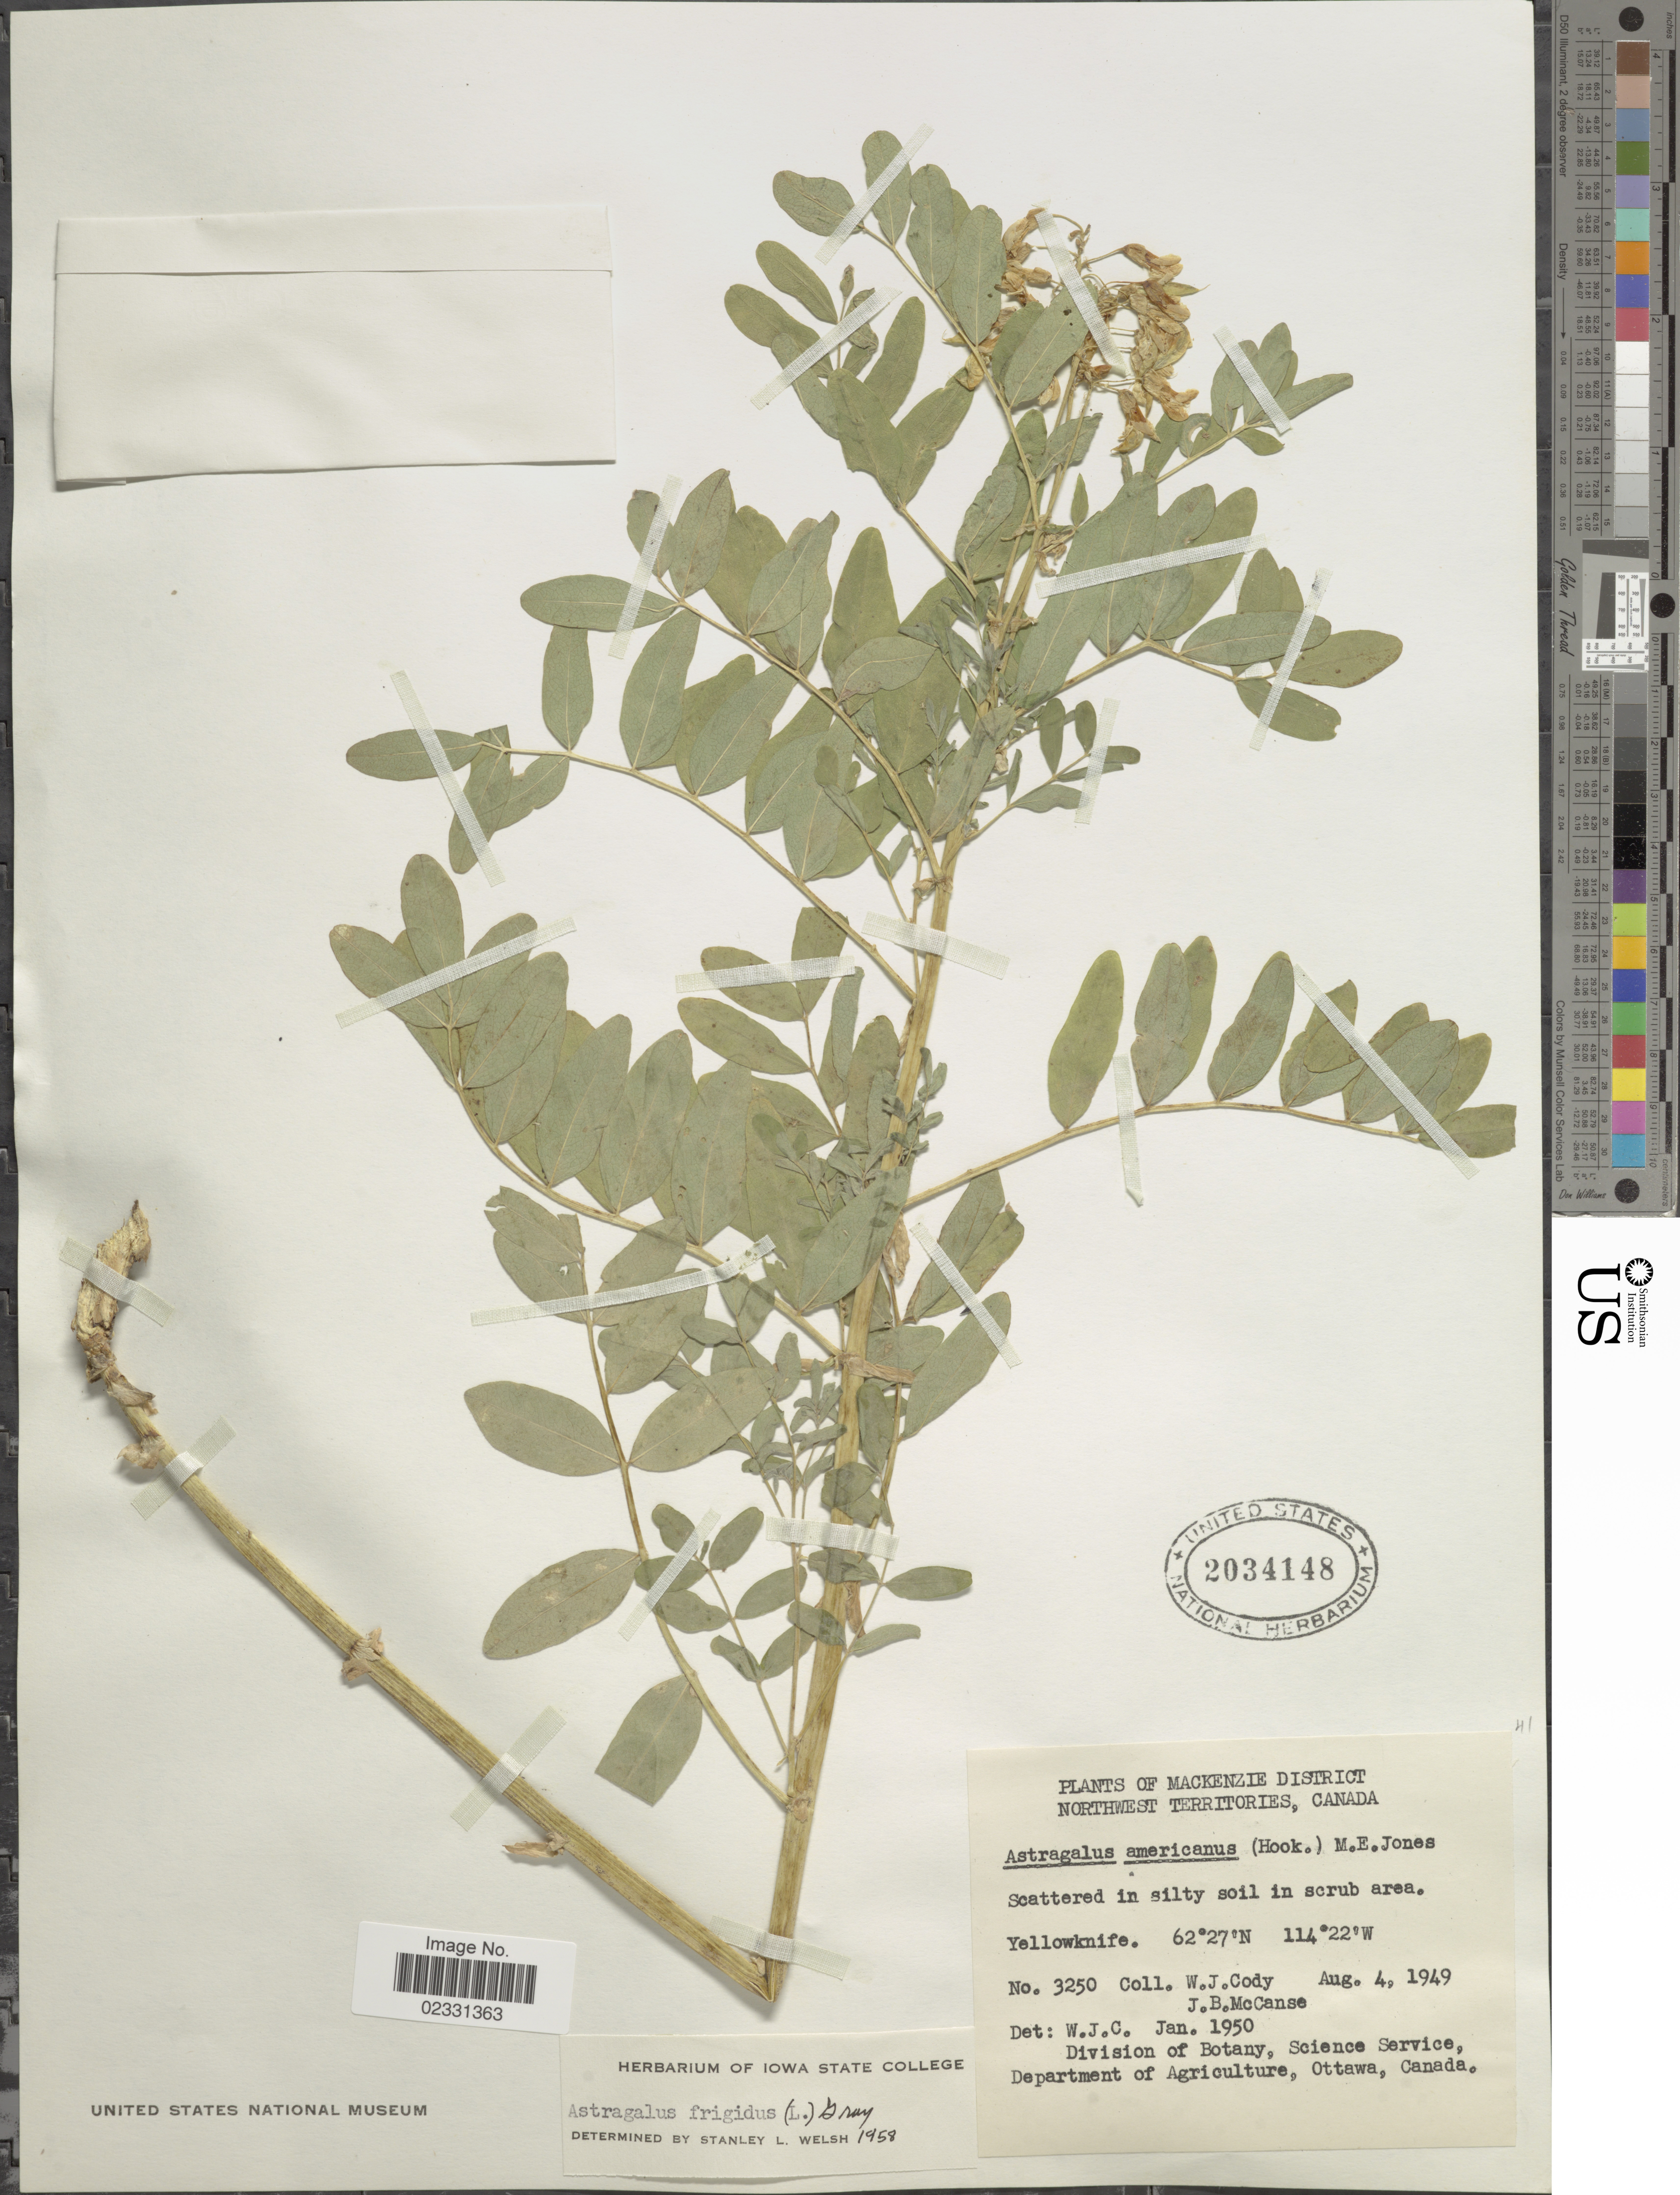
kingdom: Plantae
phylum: Tracheophyta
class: Magnoliopsida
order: Fabales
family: Fabaceae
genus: Astragalus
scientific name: Astragalus frigidus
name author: (L.) A. Gray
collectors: W. Cody & J. McCanse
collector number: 3250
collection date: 1949-08-04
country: Canada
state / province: Northwest Territories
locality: Mackenzie District, Yellowknife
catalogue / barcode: US 2034148